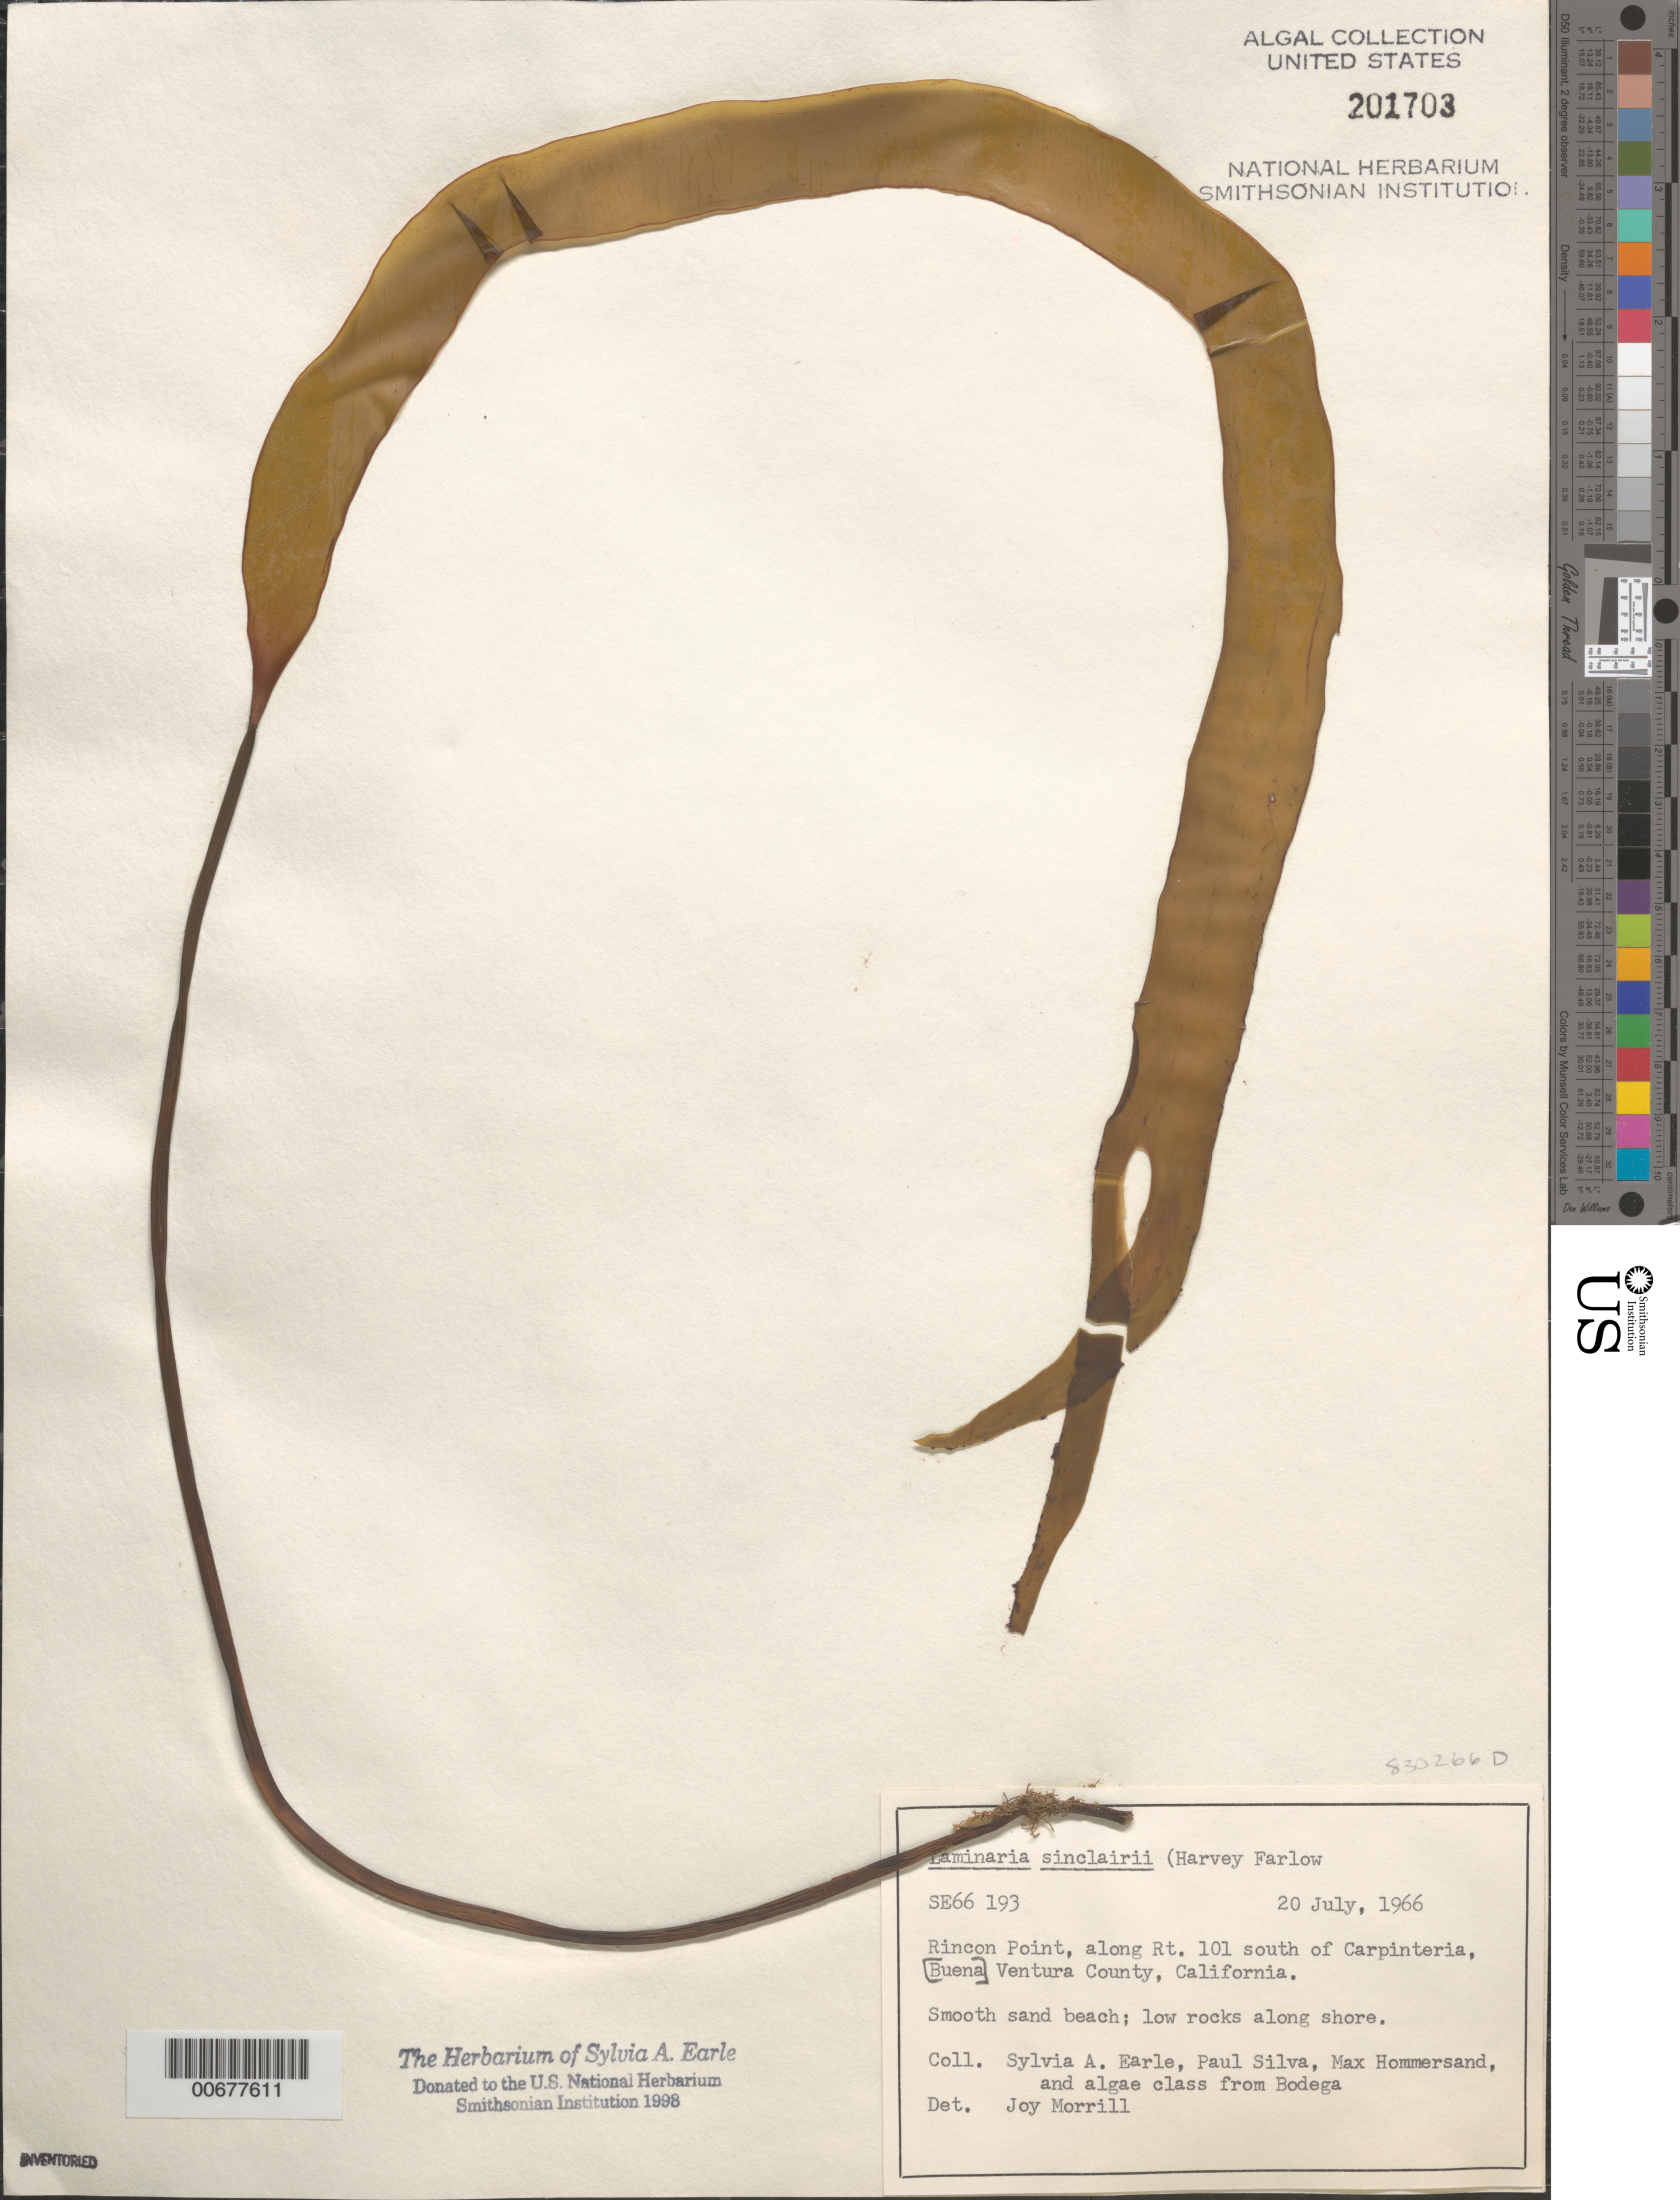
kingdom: Chromista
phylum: Ochrophyta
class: Phaeophyceae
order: Laminariales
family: Laminariaceae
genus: Laminaria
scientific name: Laminaria sinclairii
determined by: Morrill, J.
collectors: S. A. Earle, P. C. Silva, M. H. Hommersand & Bodega Algae Class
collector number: SE 66193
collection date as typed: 20 Jul 1966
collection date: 1966-07-20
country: United States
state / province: California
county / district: Ventura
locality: Rincon Point, Route 101 south of Carpinteria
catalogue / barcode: US 201703